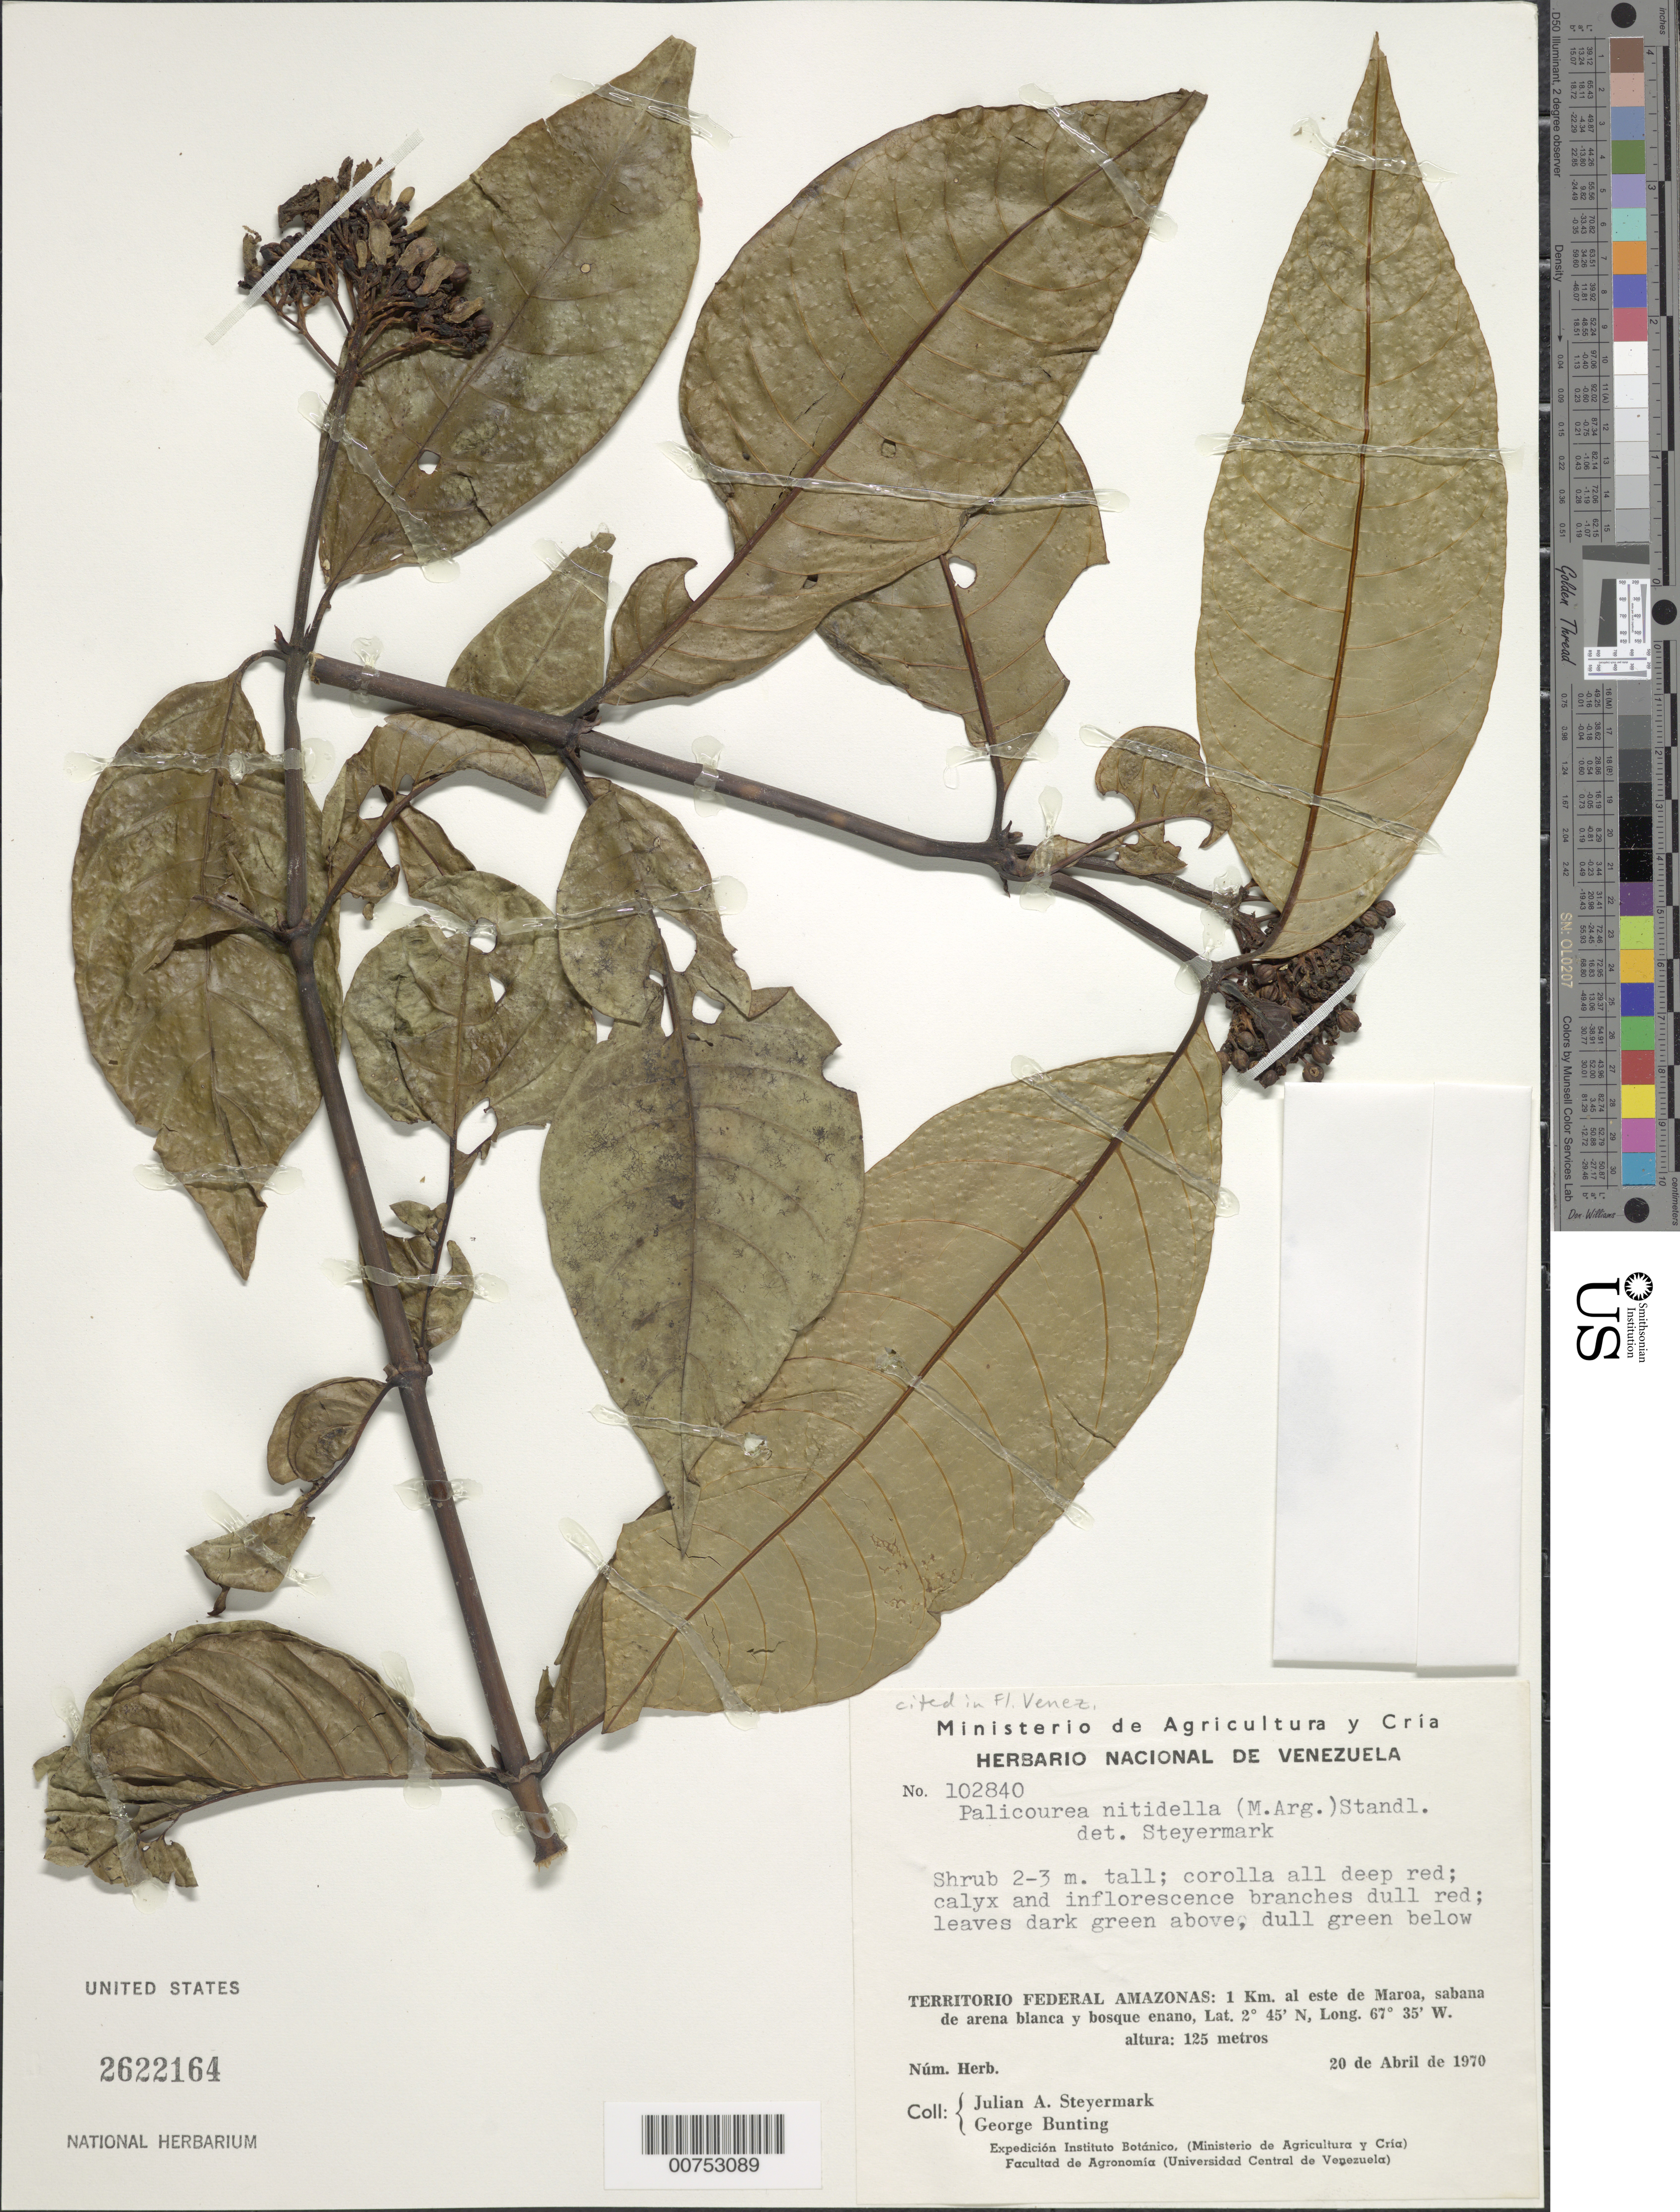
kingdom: Plantae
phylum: Tracheophyta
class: Magnoliopsida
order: Gentianales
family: Rubiaceae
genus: Palicourea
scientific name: Palicourea nitidella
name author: (Müll. Arg.) Standl.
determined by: Steyermark, Julian A., (VEN)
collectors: J. Steyermark & G. S. Bunting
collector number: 102840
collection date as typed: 20-Apr-70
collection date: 1970-04-20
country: Venezuela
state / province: Amazonas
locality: Maroa, 1 km E of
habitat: White sand savanna and dwarf forest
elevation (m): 125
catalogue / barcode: US 2622164